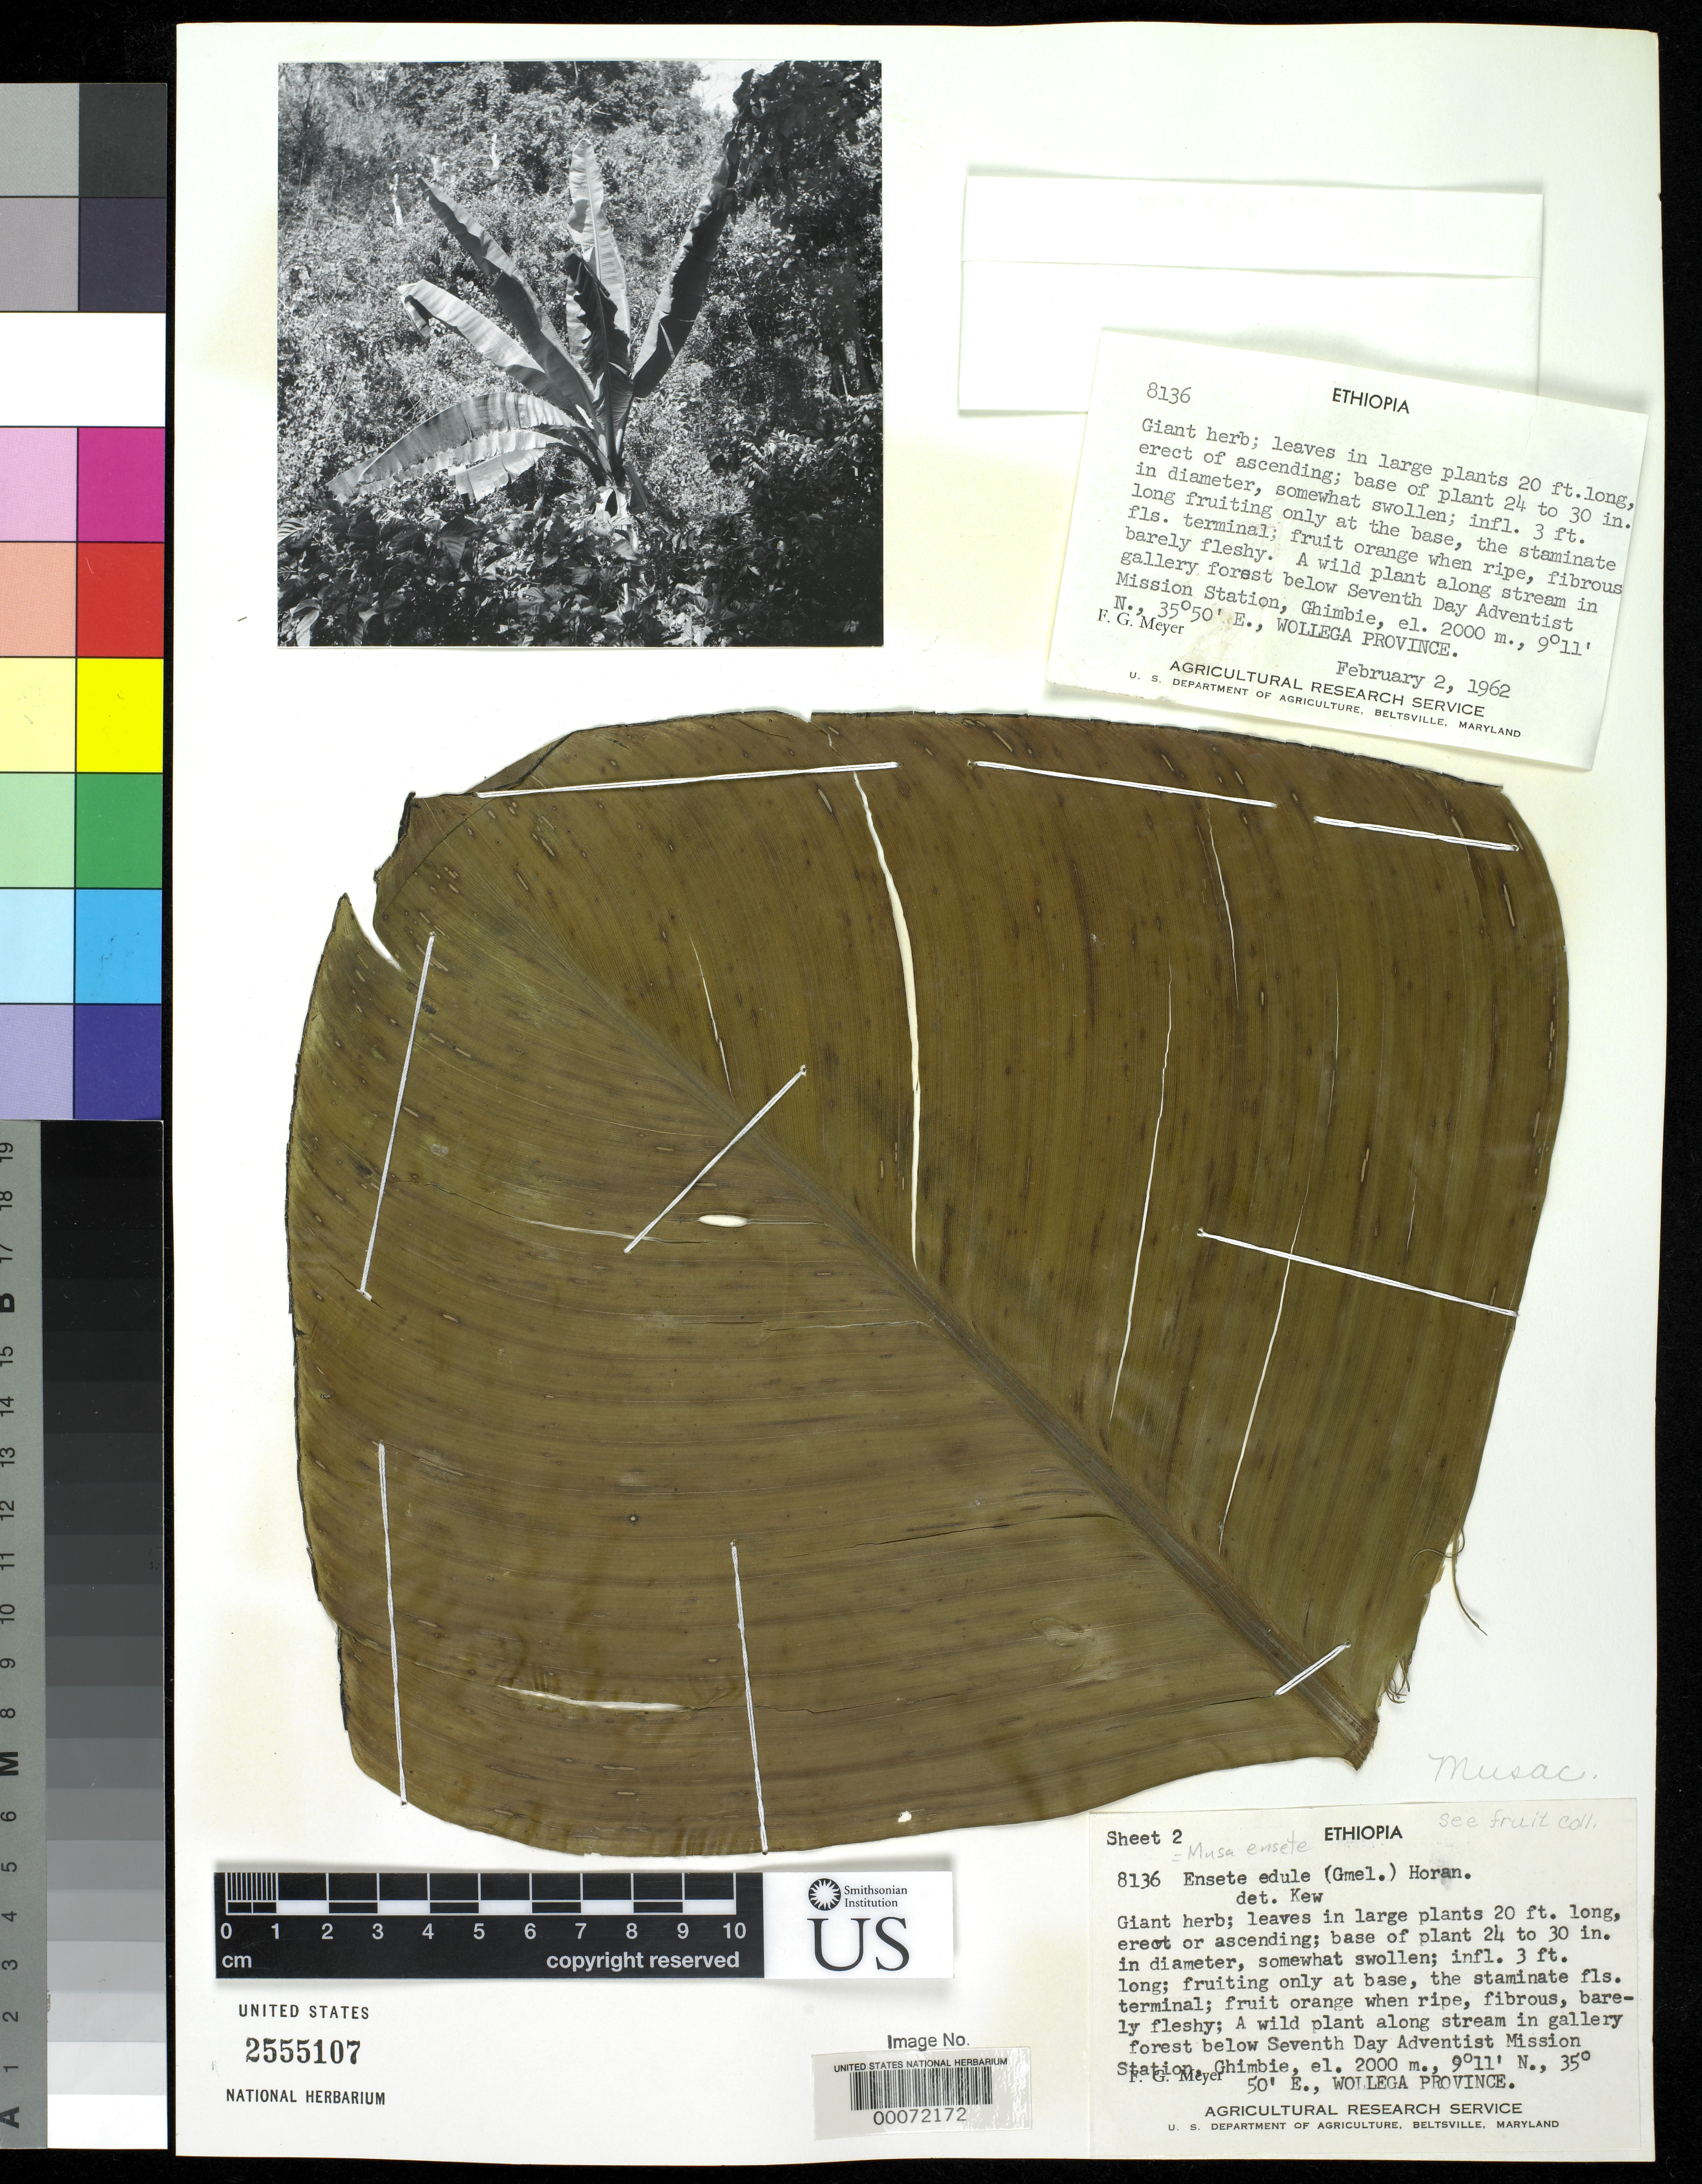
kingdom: Plantae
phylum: Tracheophyta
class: Liliopsida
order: Zingiberales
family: Musaceae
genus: Ensete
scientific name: Ensete edule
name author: Bruce ex Horan.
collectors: F. G. Meyer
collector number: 8136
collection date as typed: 02 Feb 1962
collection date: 1962-02-02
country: Ethiopia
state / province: Oromiya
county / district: Welega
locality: Wollega prov, ghimbie, below seventh day adventist mission station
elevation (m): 2000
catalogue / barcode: US 2555107